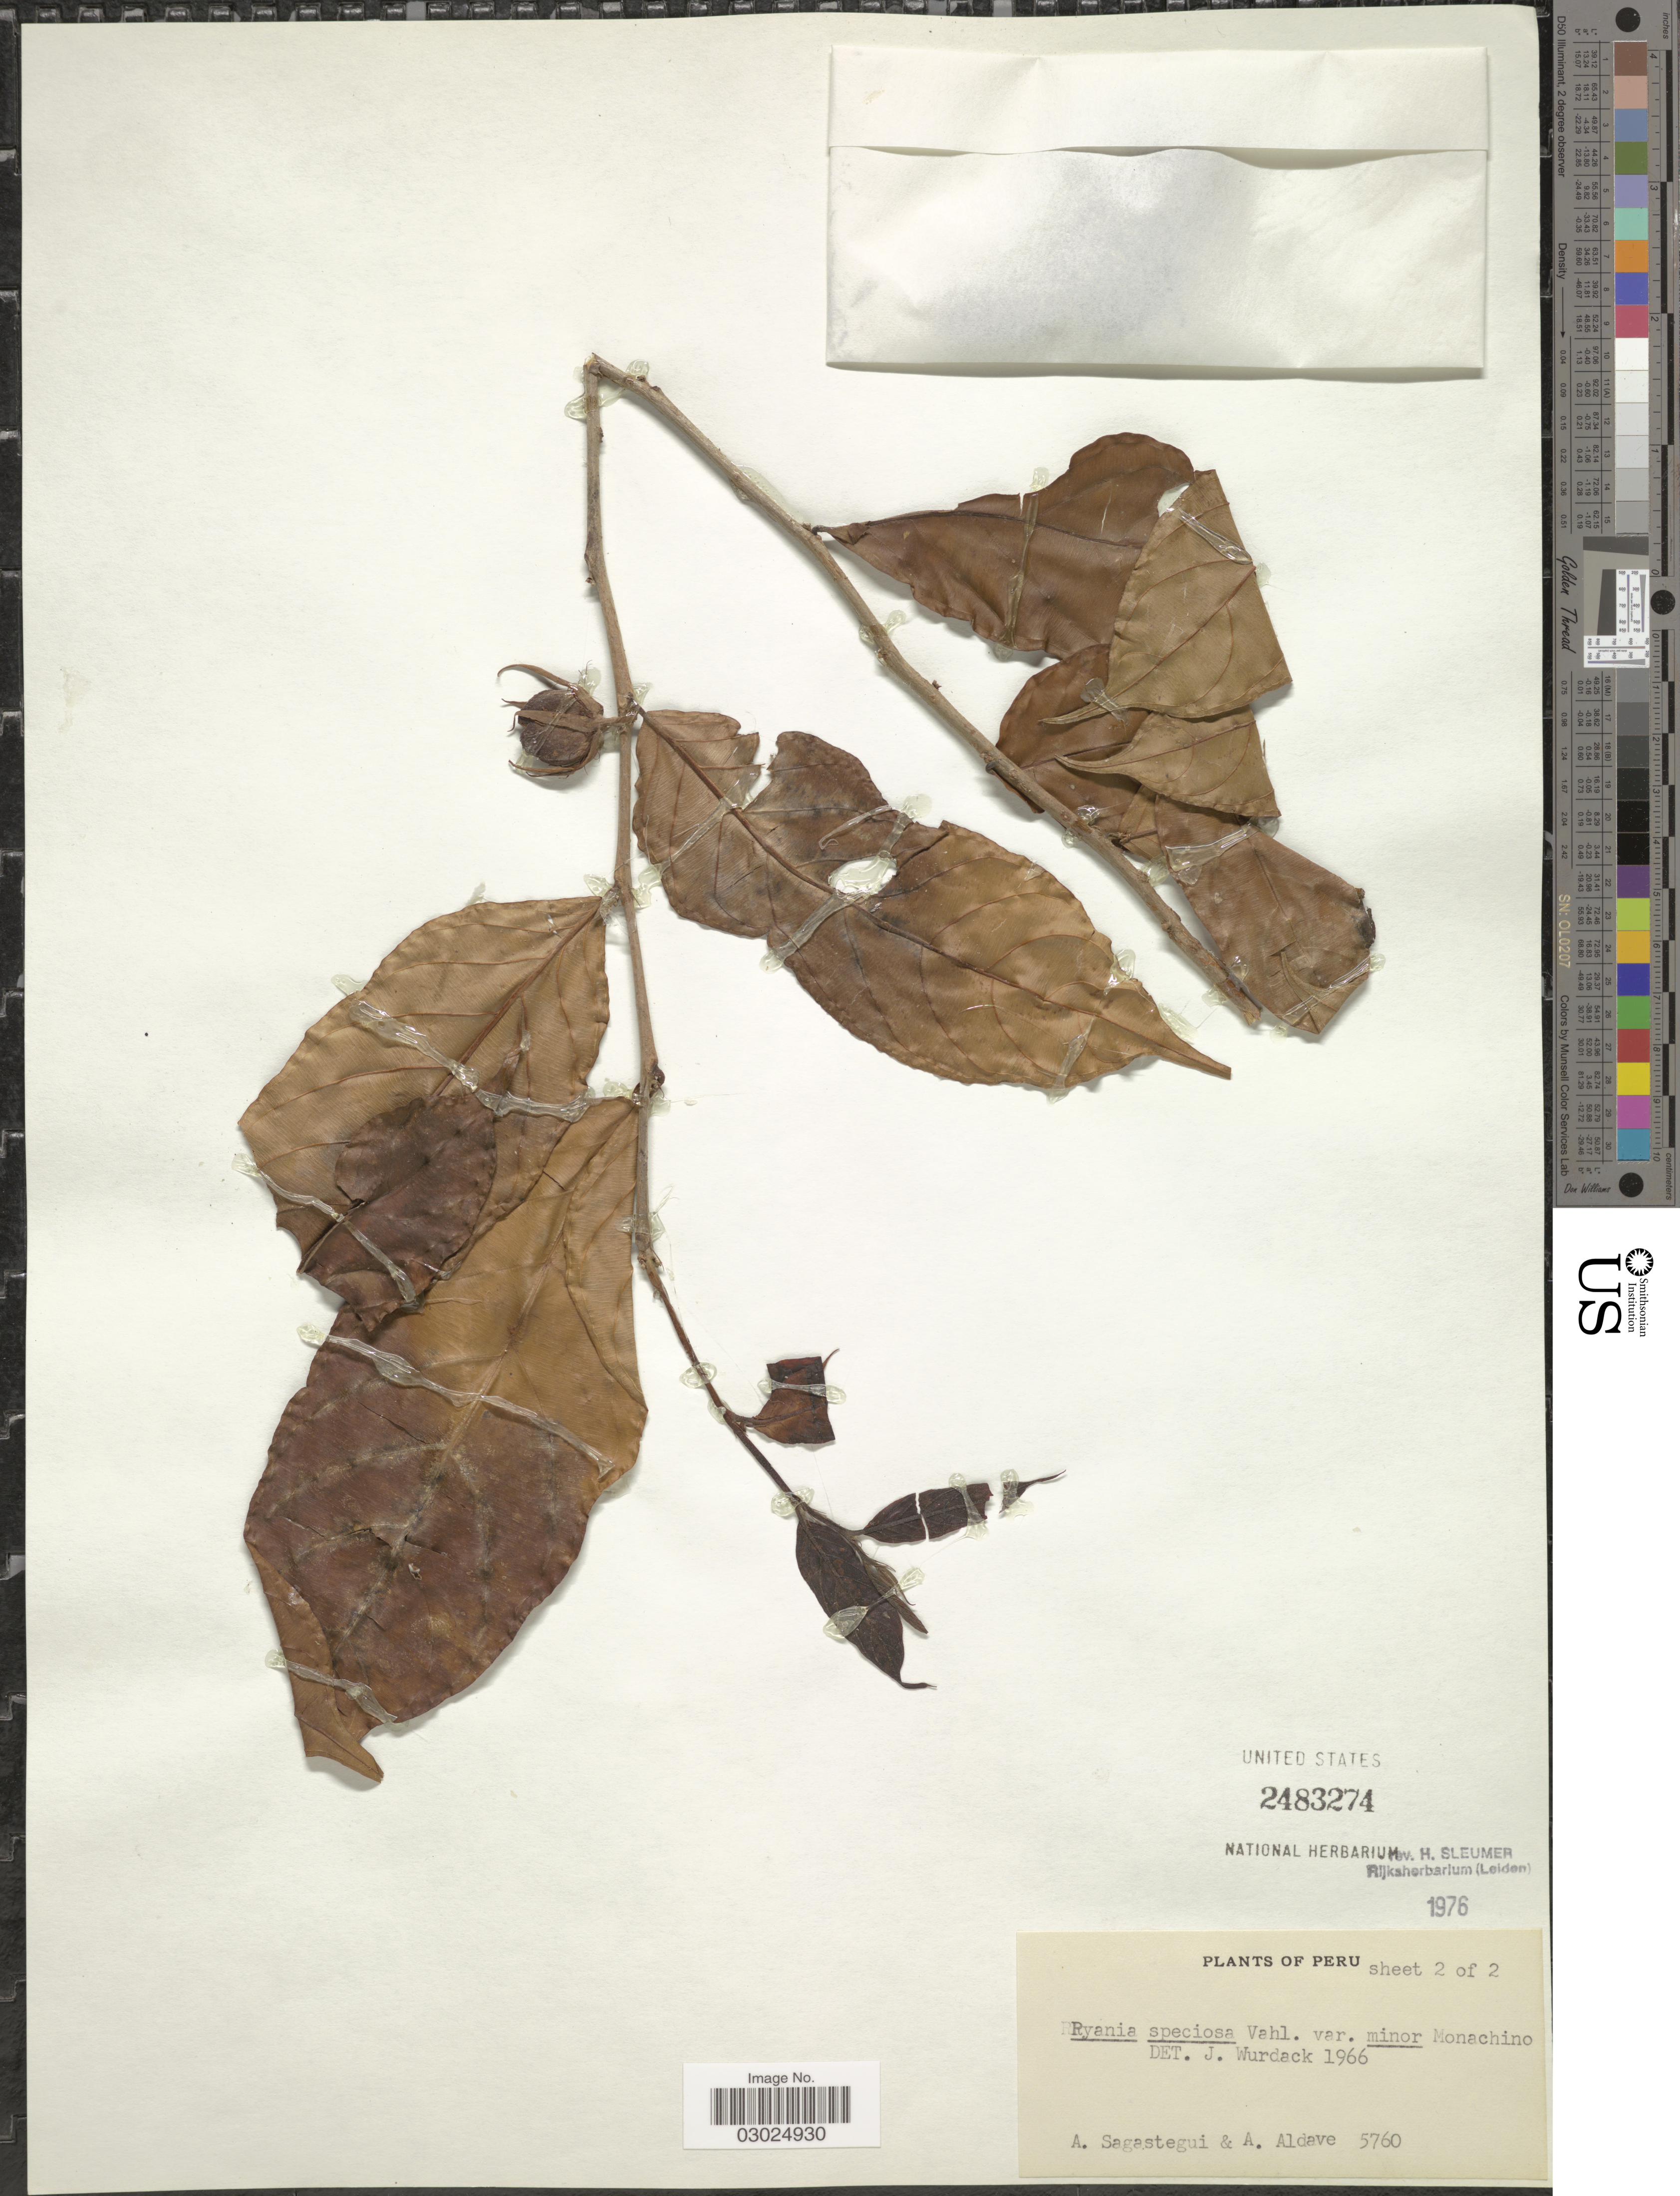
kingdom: Plantae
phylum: Tracheophyta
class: Magnoliopsida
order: Malpighiales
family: Salicaceae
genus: Ryania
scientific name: Ryania speciosa var. minor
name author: Monach.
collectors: A. Sagastegui & A. Aldave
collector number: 5760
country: Peru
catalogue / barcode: US 2483274